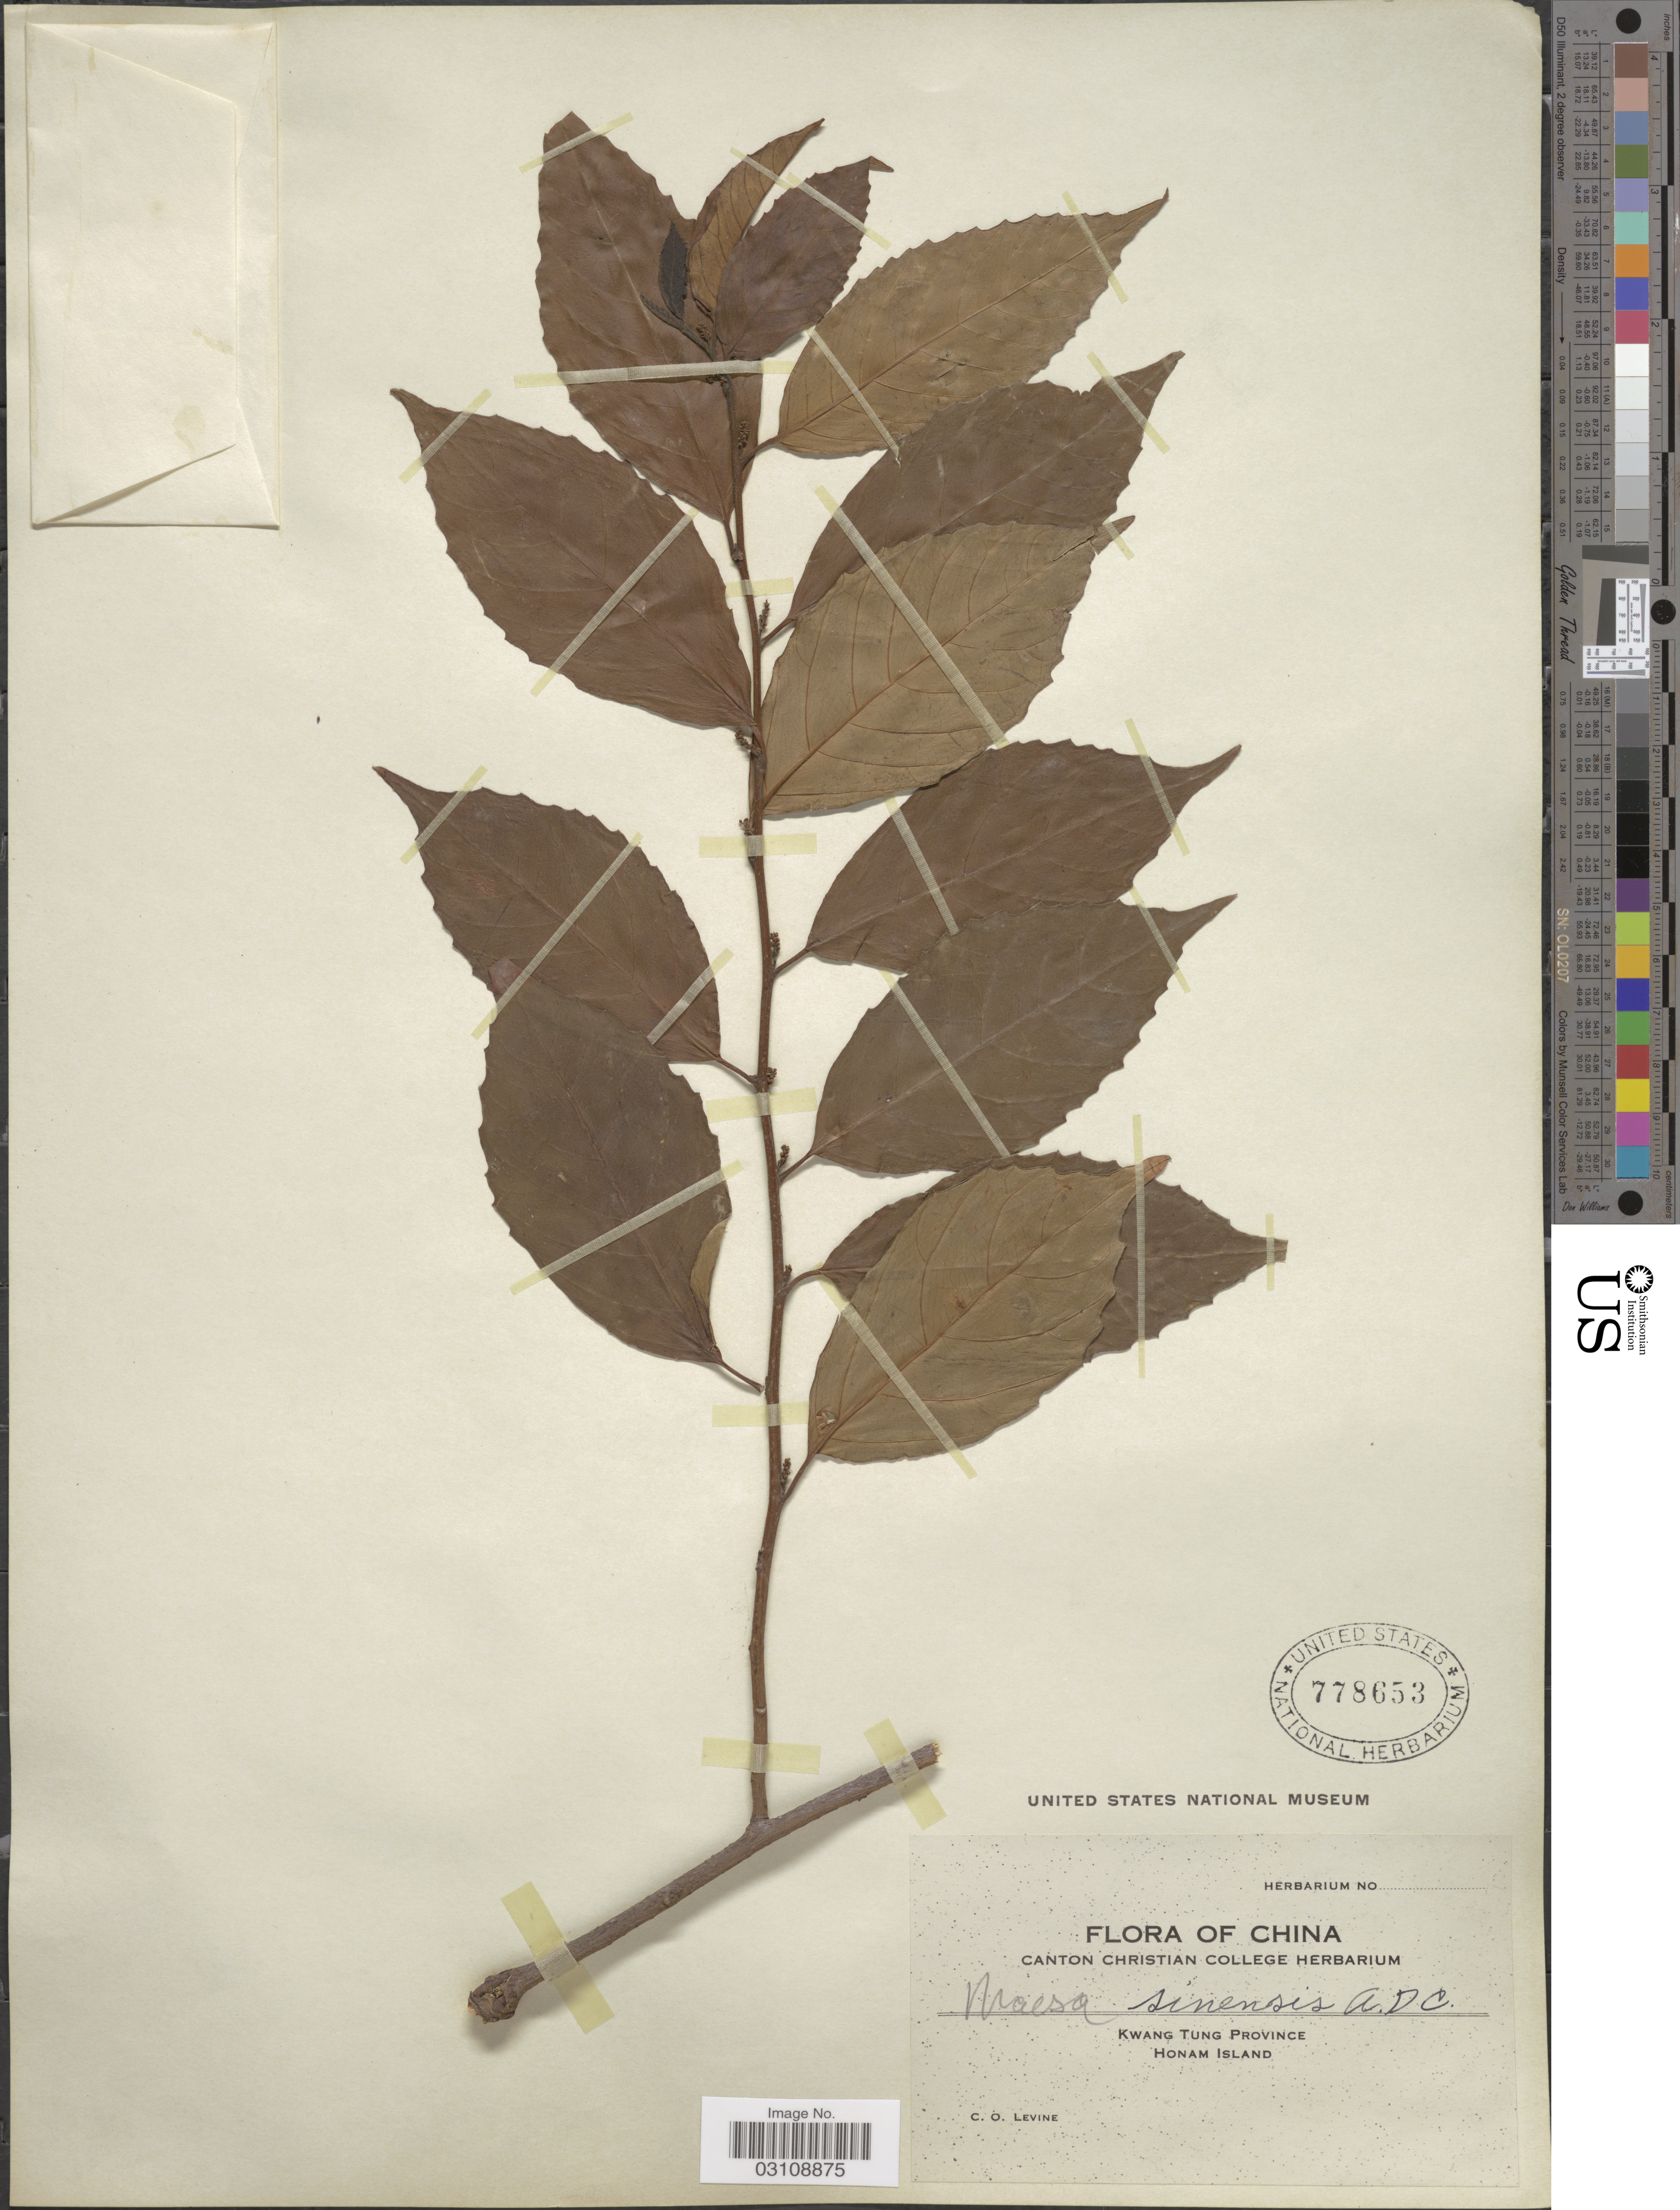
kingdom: Plantae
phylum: Tracheophyta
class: Magnoliopsida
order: Ericales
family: Primulaceae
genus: Maesa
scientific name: Maesa perlaria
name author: (Lour.) Merr.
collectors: C. O. Levine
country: China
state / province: Guangdong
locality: Kwang Tung Province. Honam Island.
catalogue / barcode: US 778653